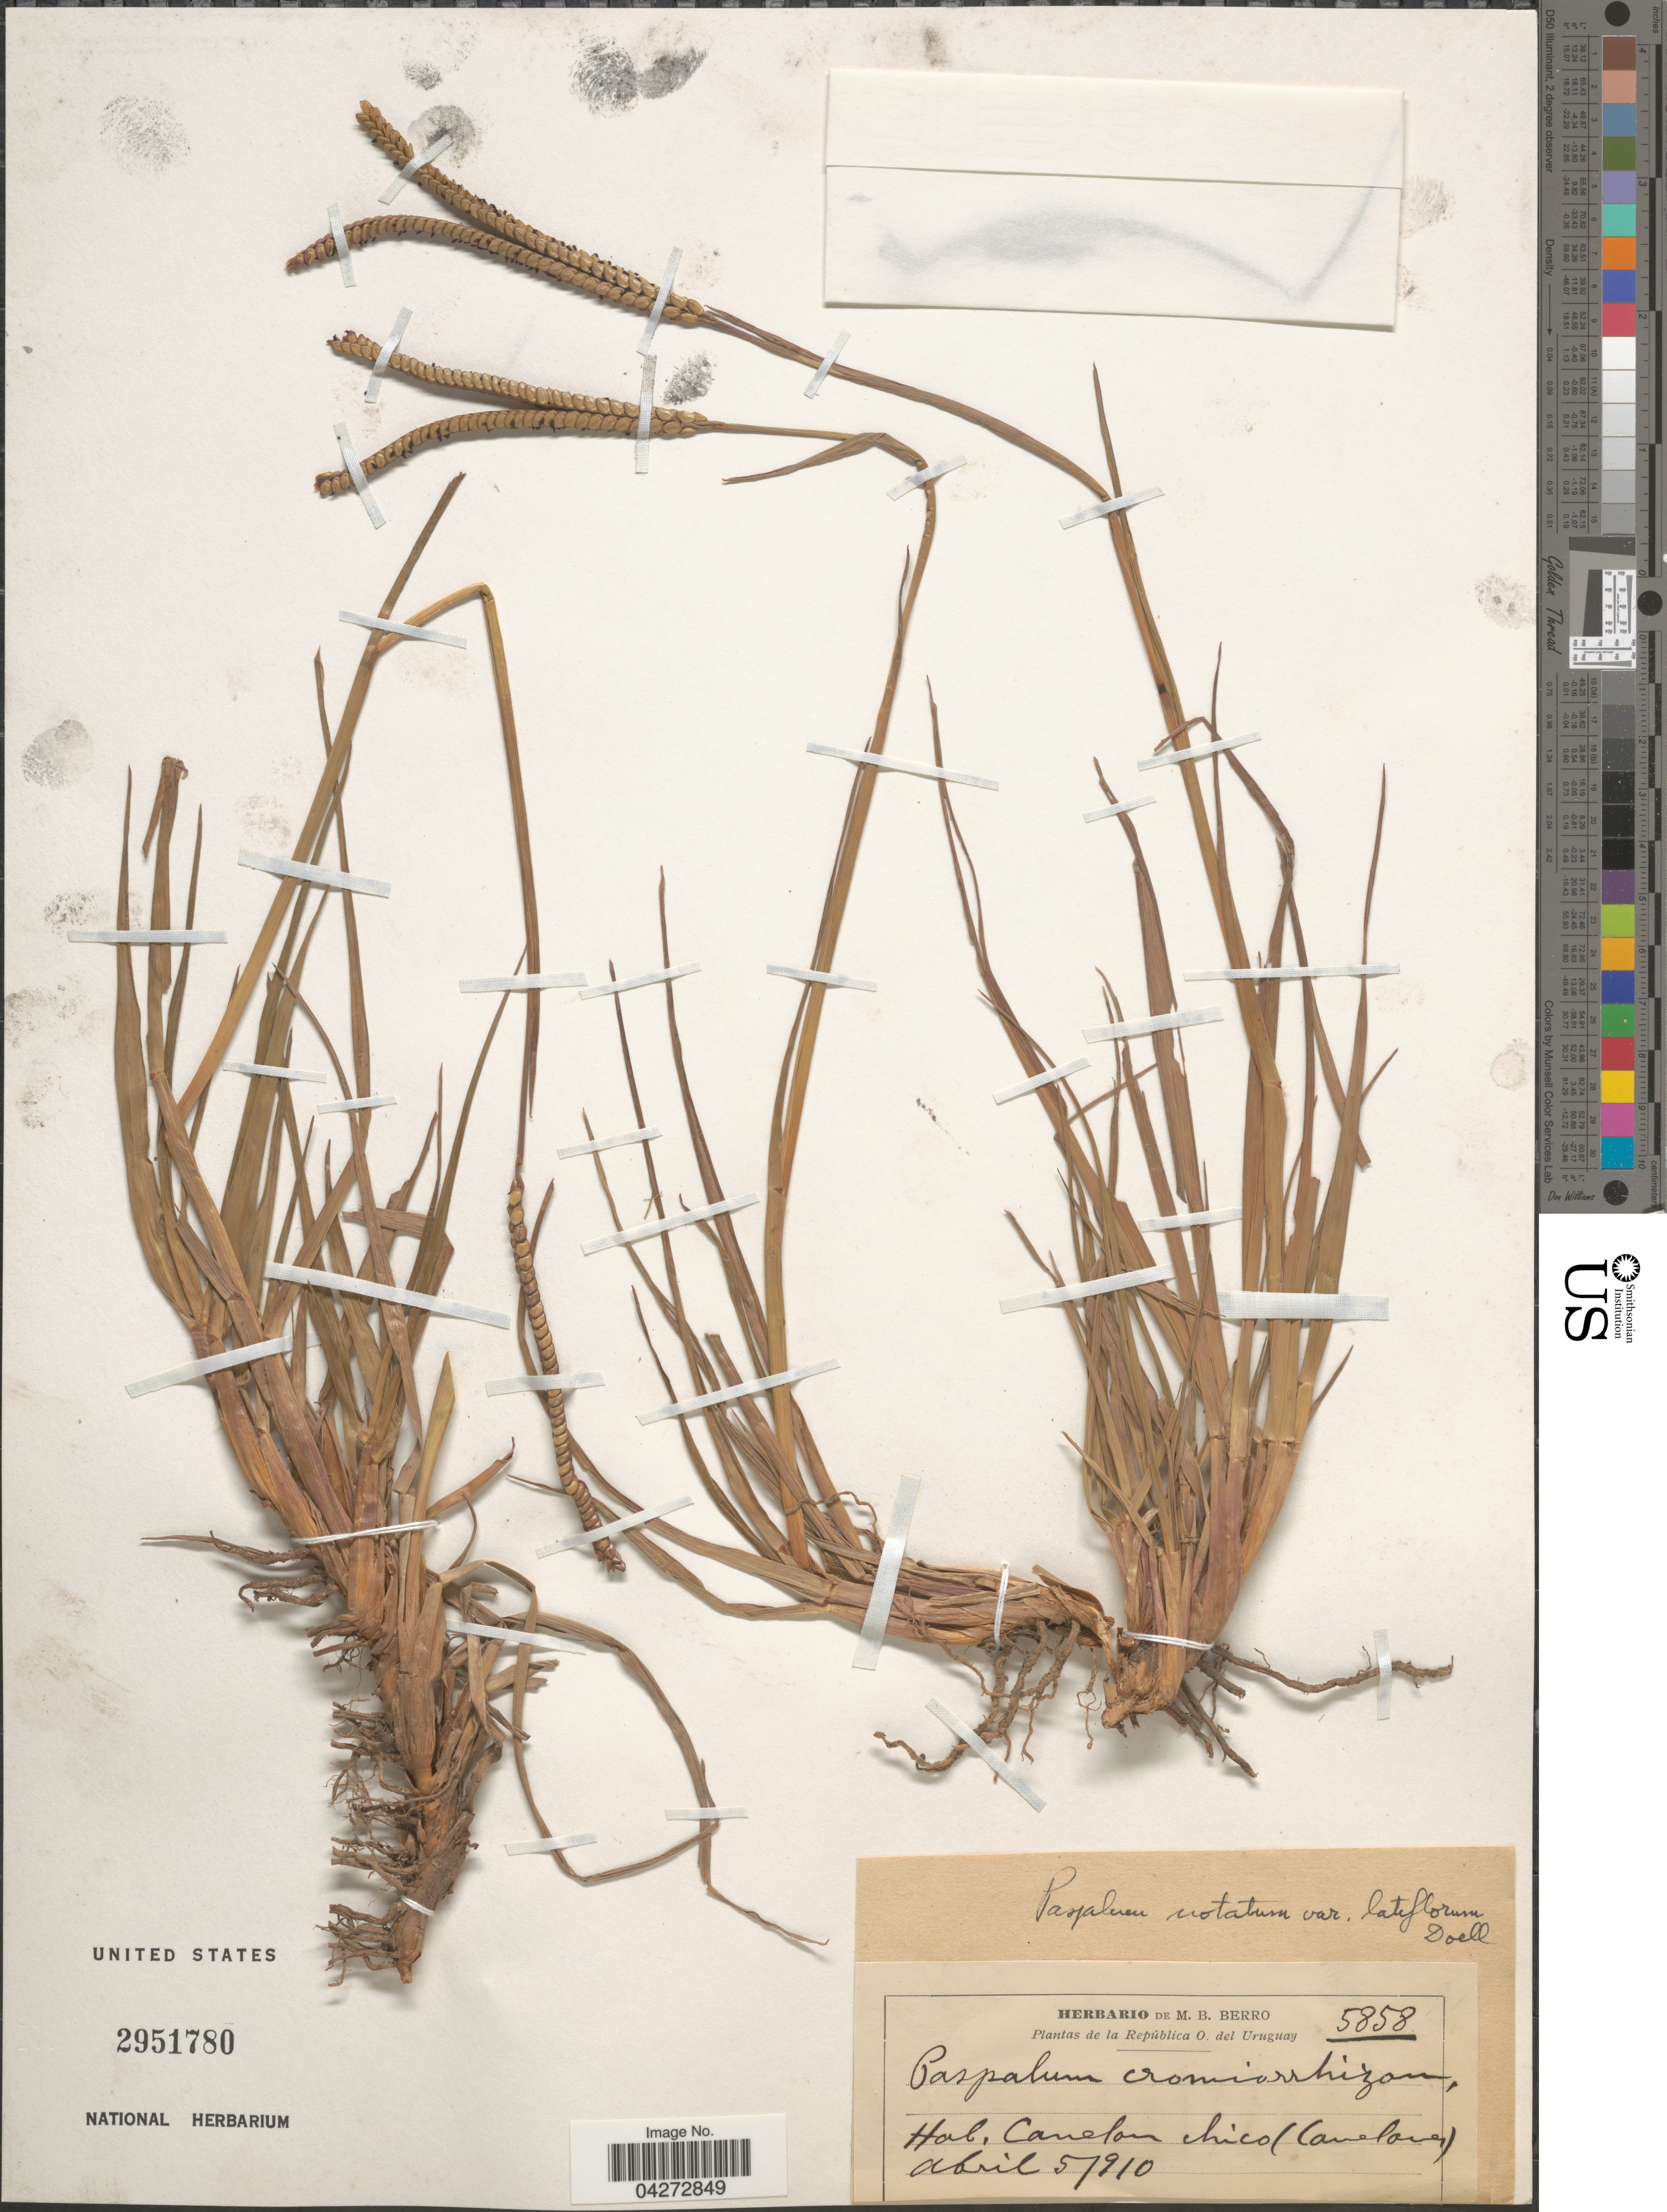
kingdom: Plantae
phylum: Tracheophyta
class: Liliopsida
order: Poales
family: Poaceae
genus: Paspalum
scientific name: Paspalum notatum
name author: Flüggé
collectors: Ex herb. M. B. Berro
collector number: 5858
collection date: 1910-04-05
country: Uruguay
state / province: Canelones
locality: República O. del Uruguay. Canelon chico.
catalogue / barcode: US 2951780